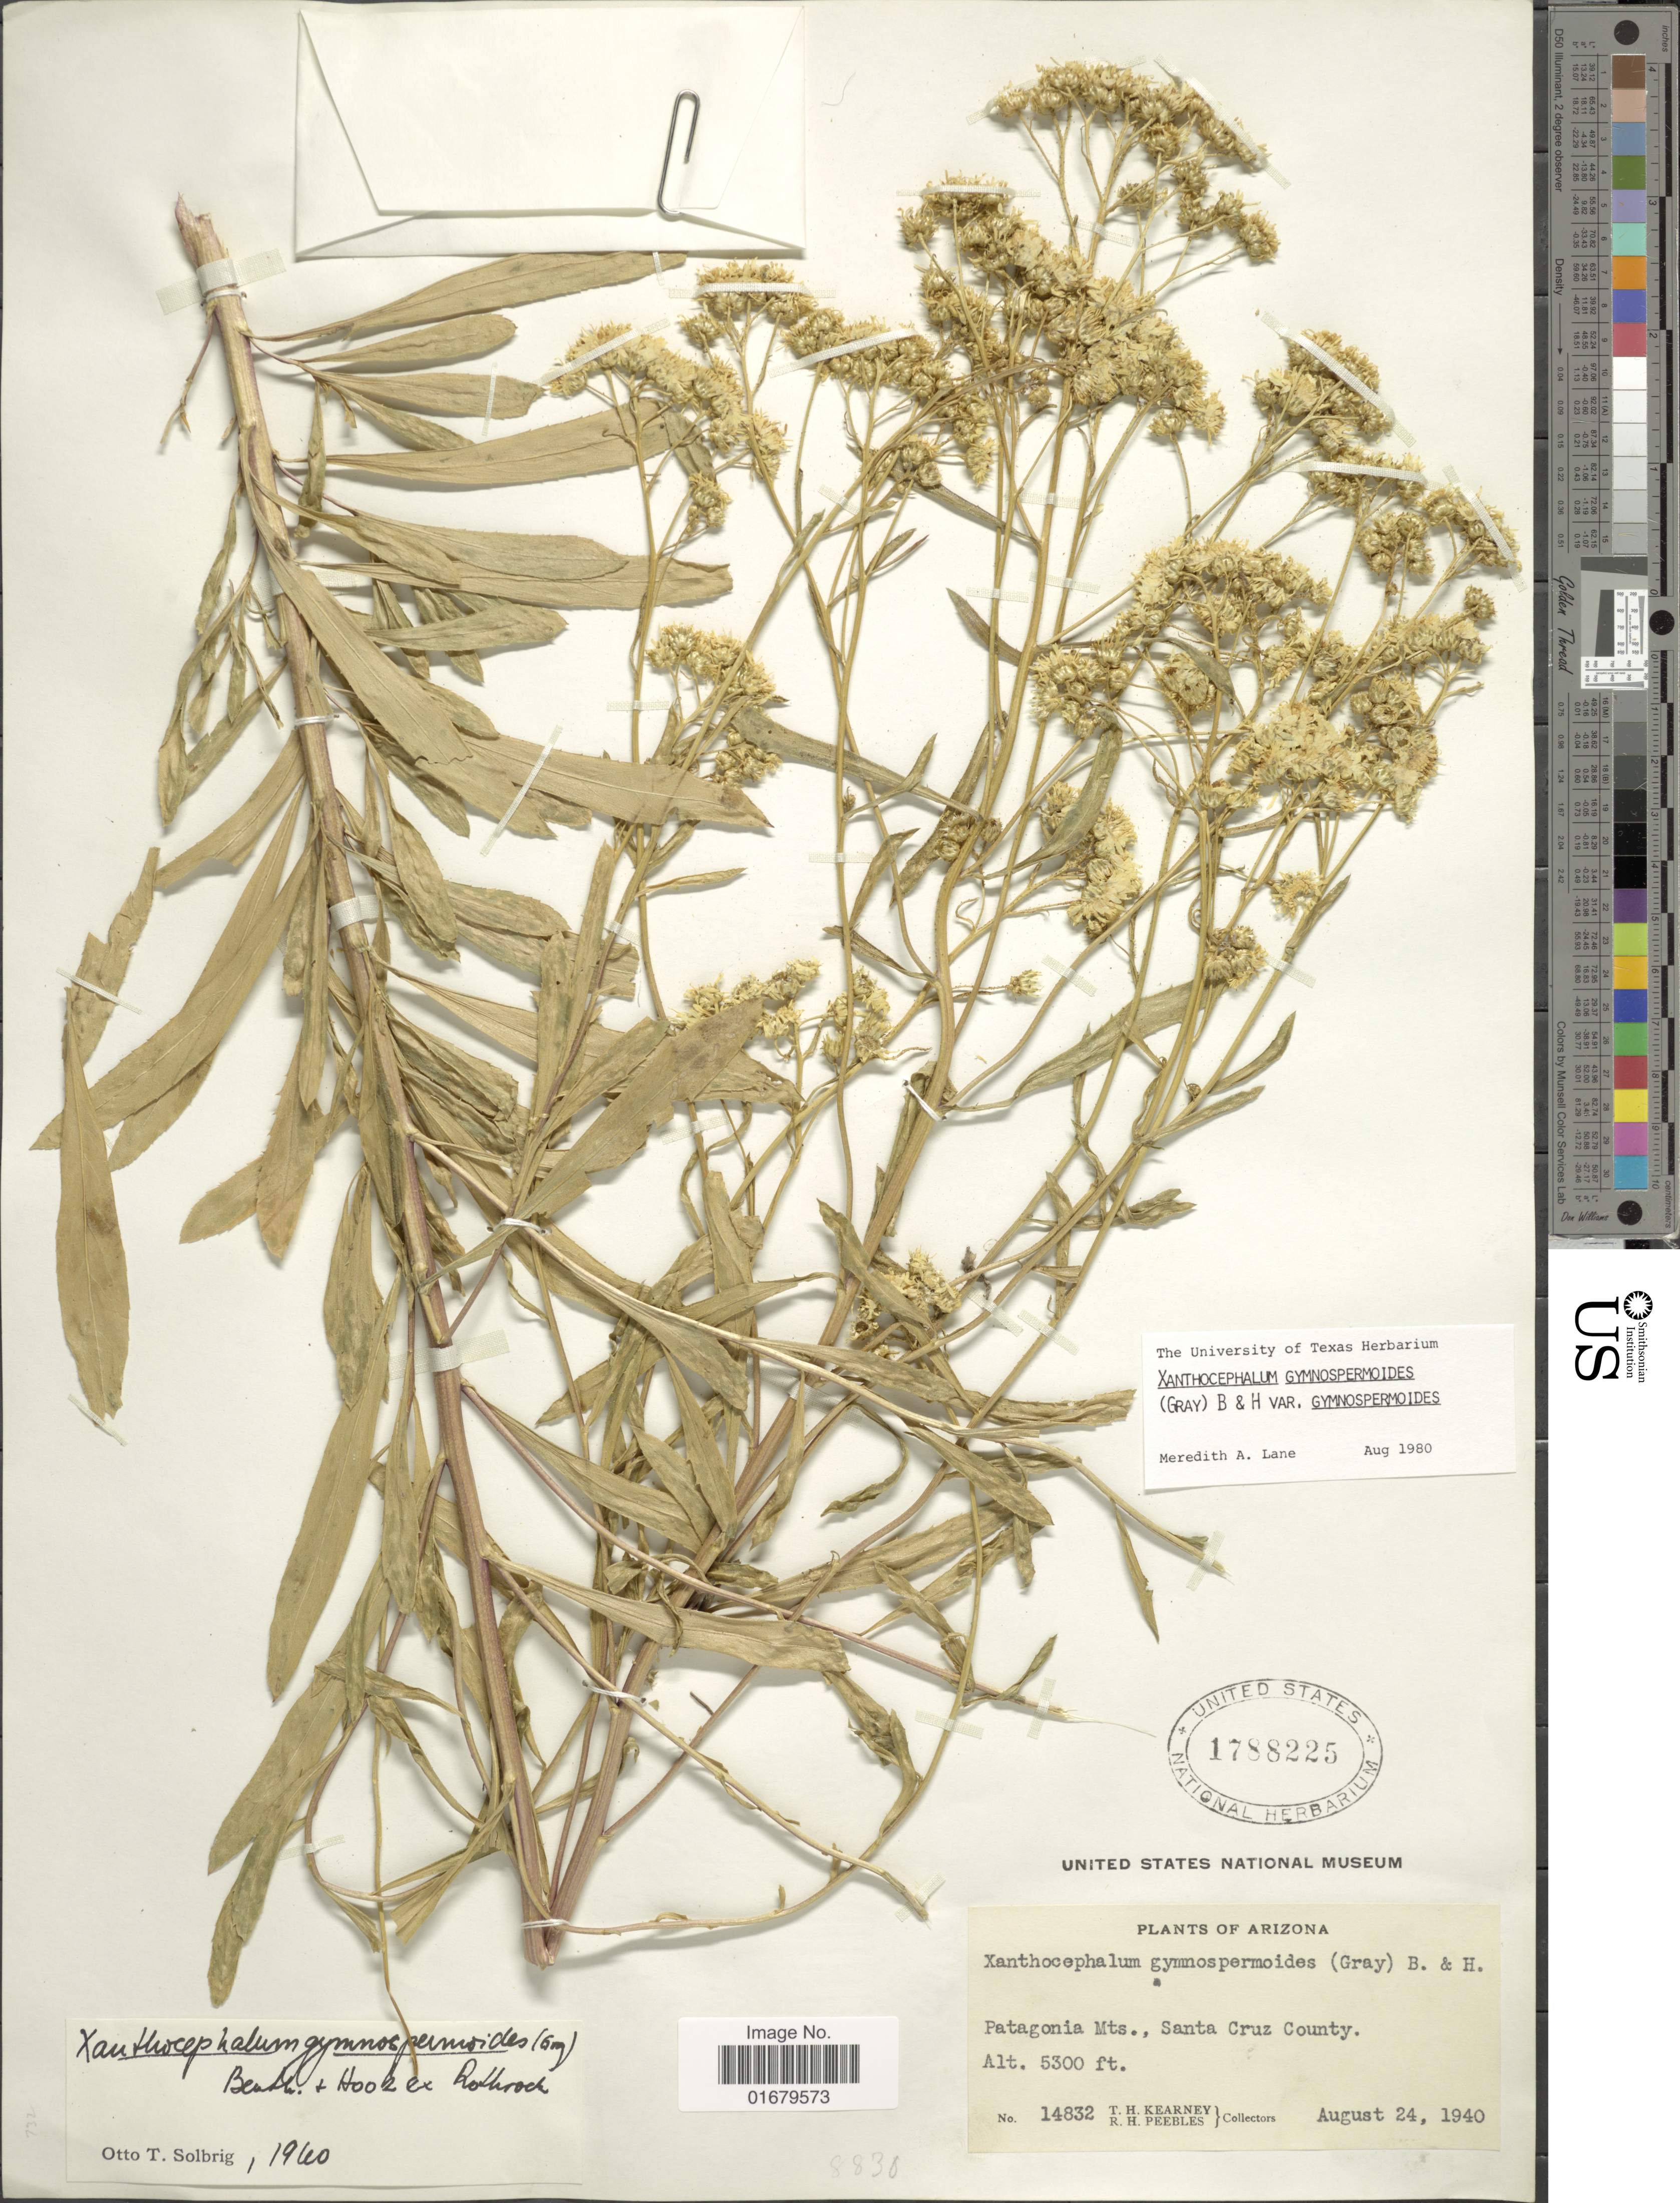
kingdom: Plantae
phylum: Tracheophyta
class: Magnoliopsida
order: Asterales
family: Asteraceae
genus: Xanthocephalum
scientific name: Xanthocephalum gymnospermoides var. gymnospermoides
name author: (A. Gray) Benth. & Hook. f.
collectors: T. H. Kearney & R. H. Peebles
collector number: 14832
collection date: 1940-08-24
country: United States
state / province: Arizona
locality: Patagonia Mts., Santa Cruz County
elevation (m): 1615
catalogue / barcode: US 1788225